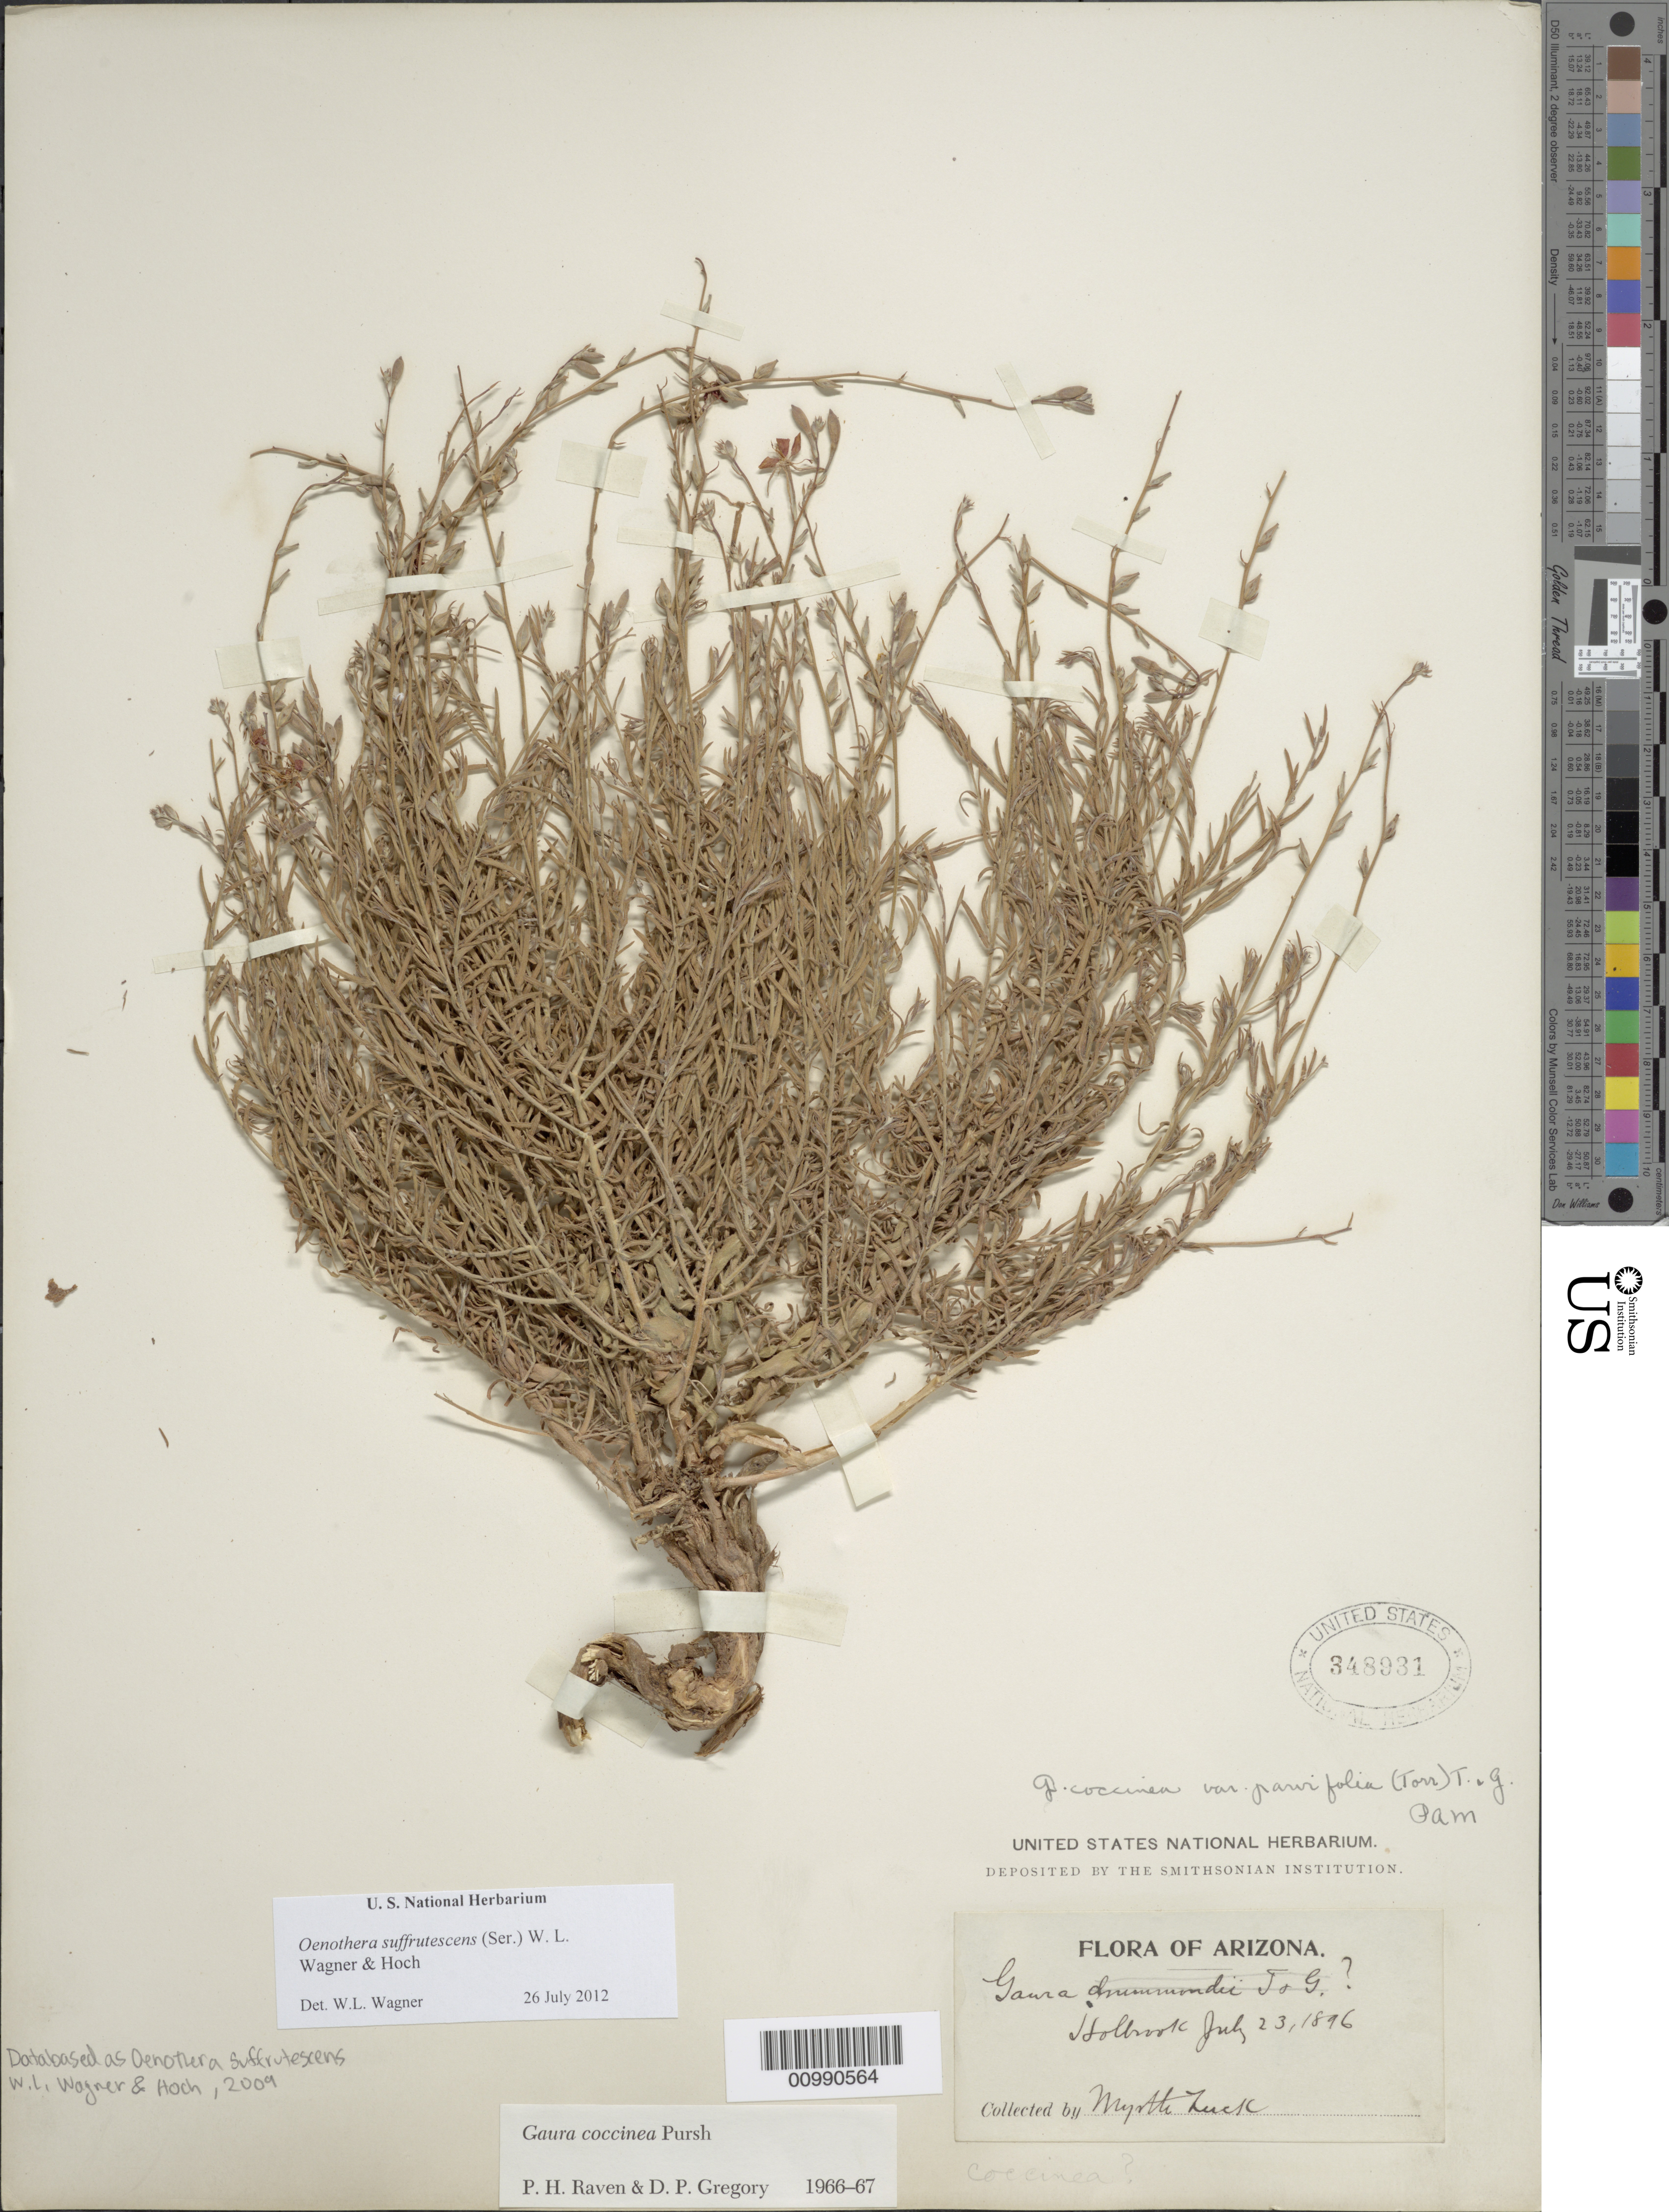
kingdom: Plantae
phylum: Tracheophyta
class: Magnoliopsida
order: Myrtales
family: Onagraceae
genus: Oenothera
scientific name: Oenothera suffrutescens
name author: (Ser.) W.L. Wagner & Hoch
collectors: M. Zuck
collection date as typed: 23 Jul 1896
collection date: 1896-07-23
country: United States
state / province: Arizona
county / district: Navajo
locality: Holbrook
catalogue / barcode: US 348931